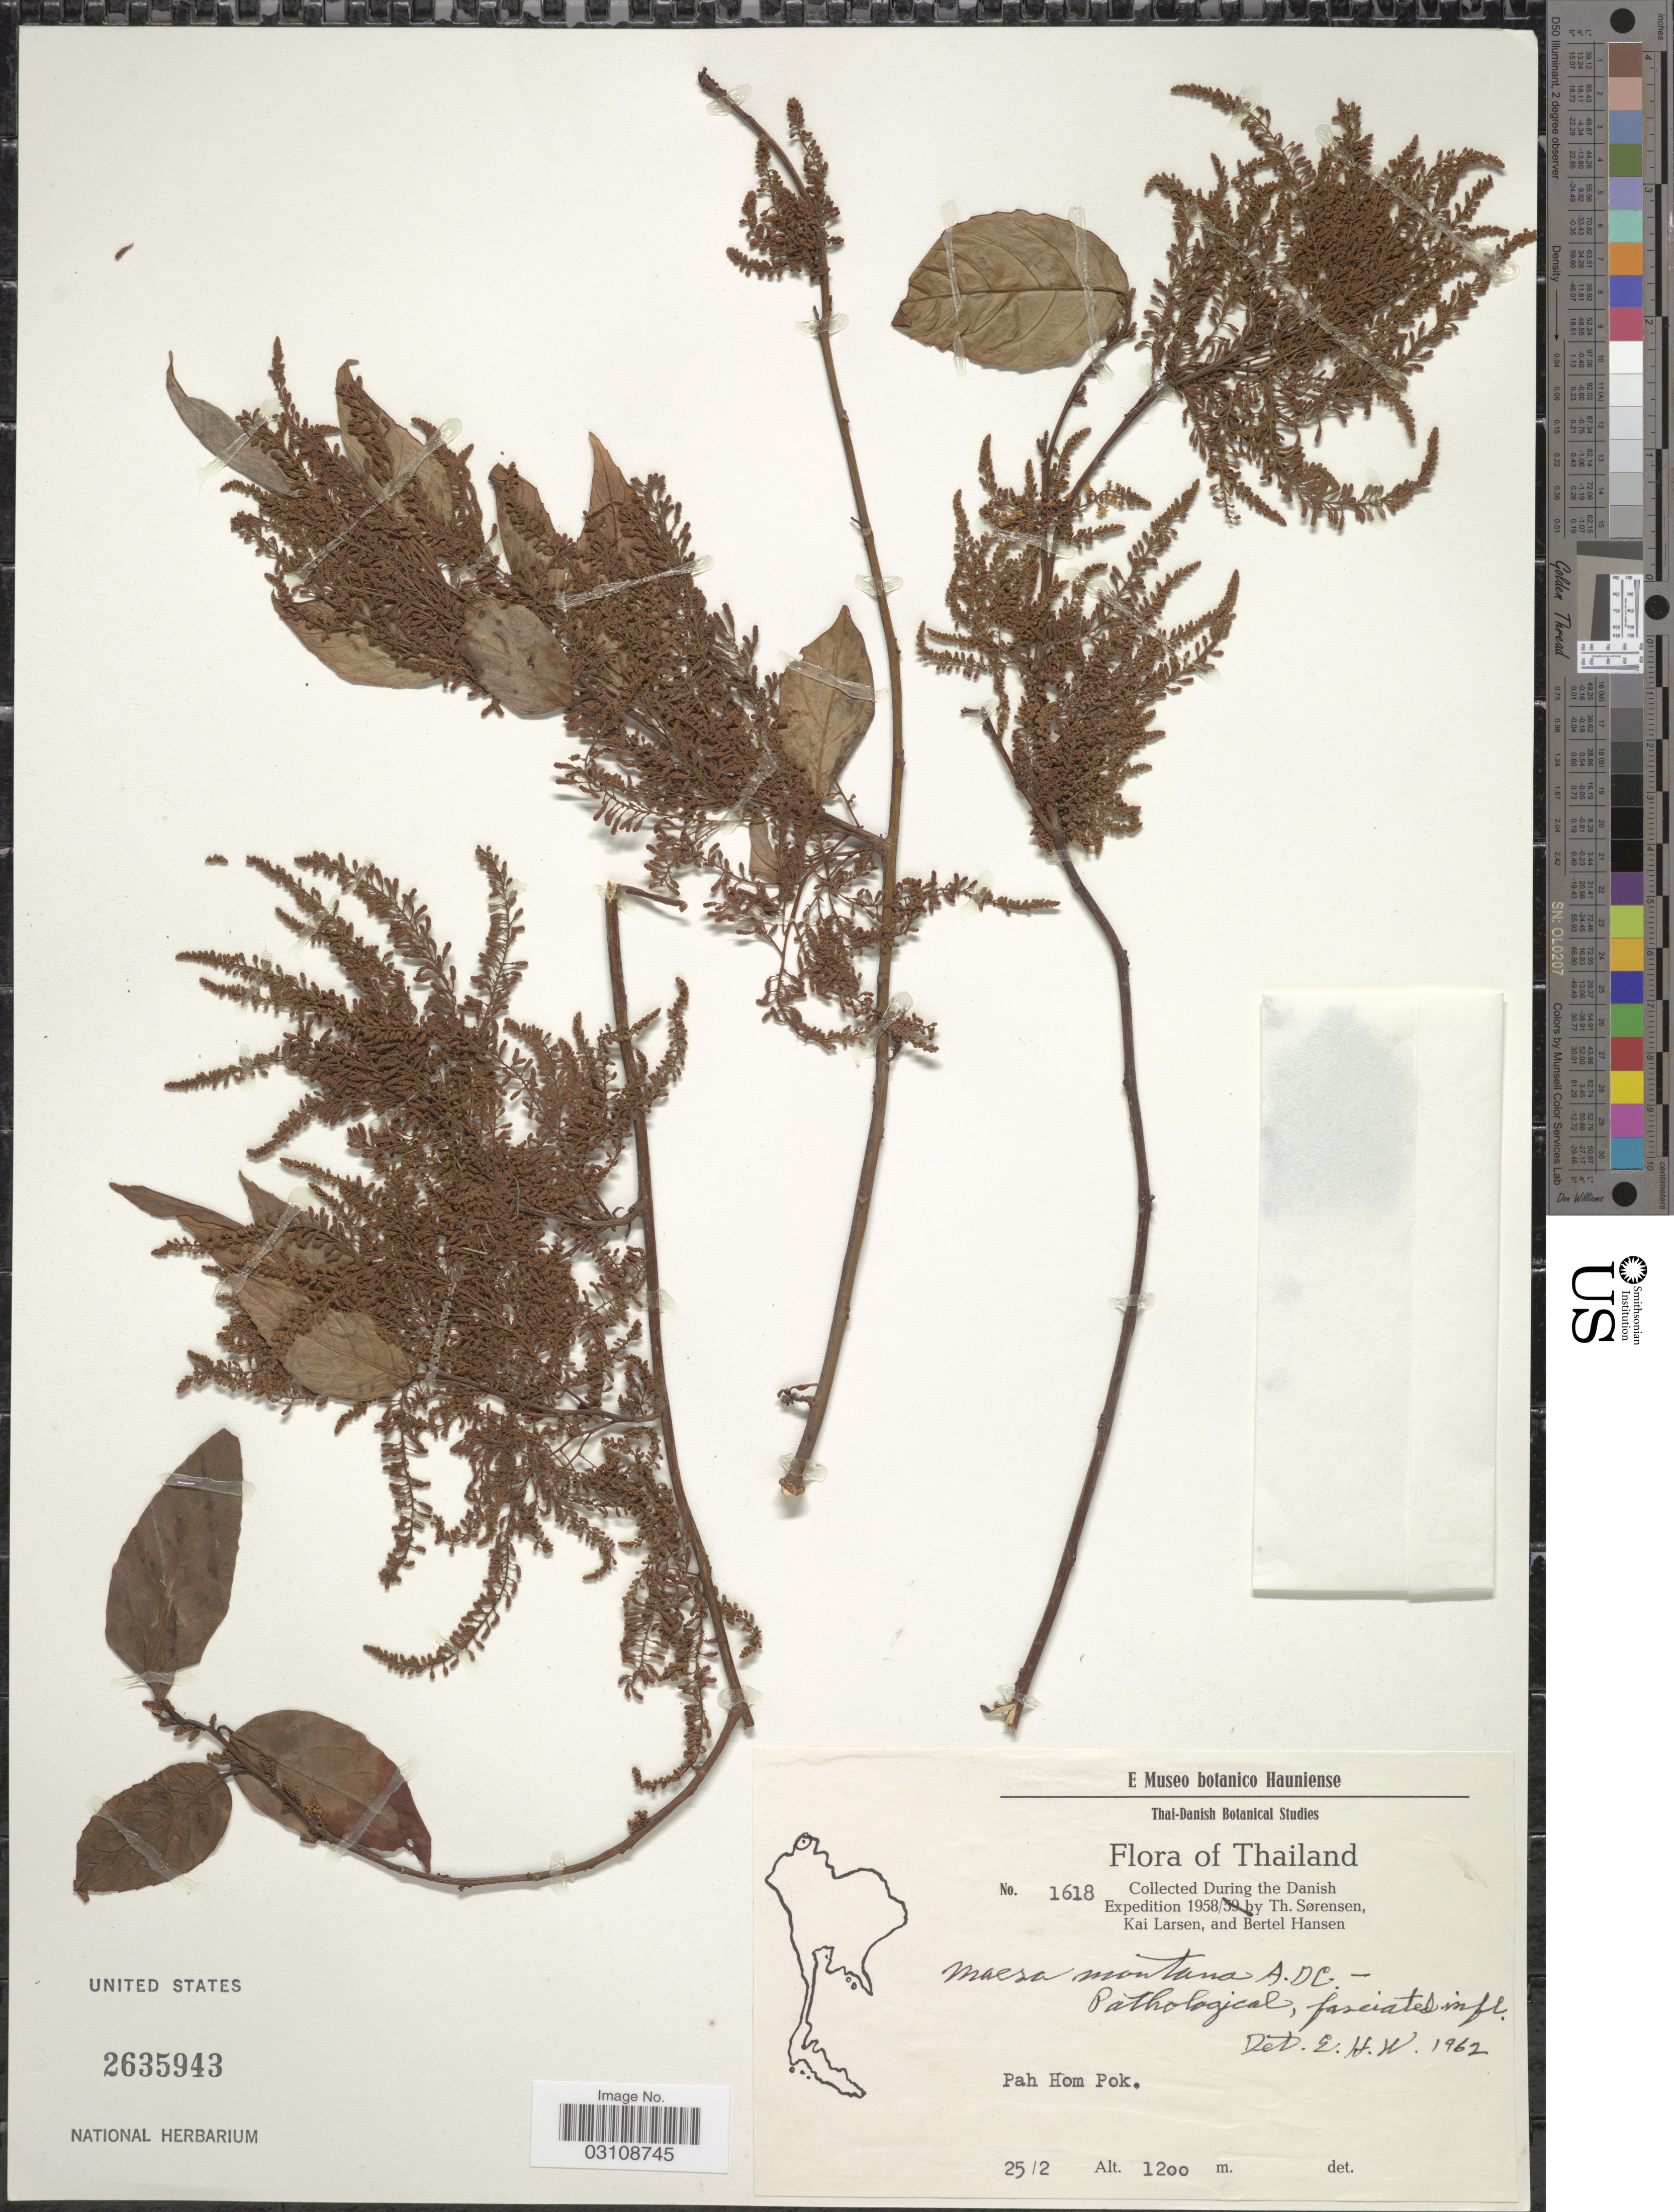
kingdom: Plantae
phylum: Tracheophyta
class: Magnoliopsida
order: Ericales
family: Primulaceae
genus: Maesa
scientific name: Maesa montana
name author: A. DC.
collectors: T. Sorensen, K. Larsen & B. Hansen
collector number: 1618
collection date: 1958-02-25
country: Thailand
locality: Pah Hom Pok.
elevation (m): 1200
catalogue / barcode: US 2635943